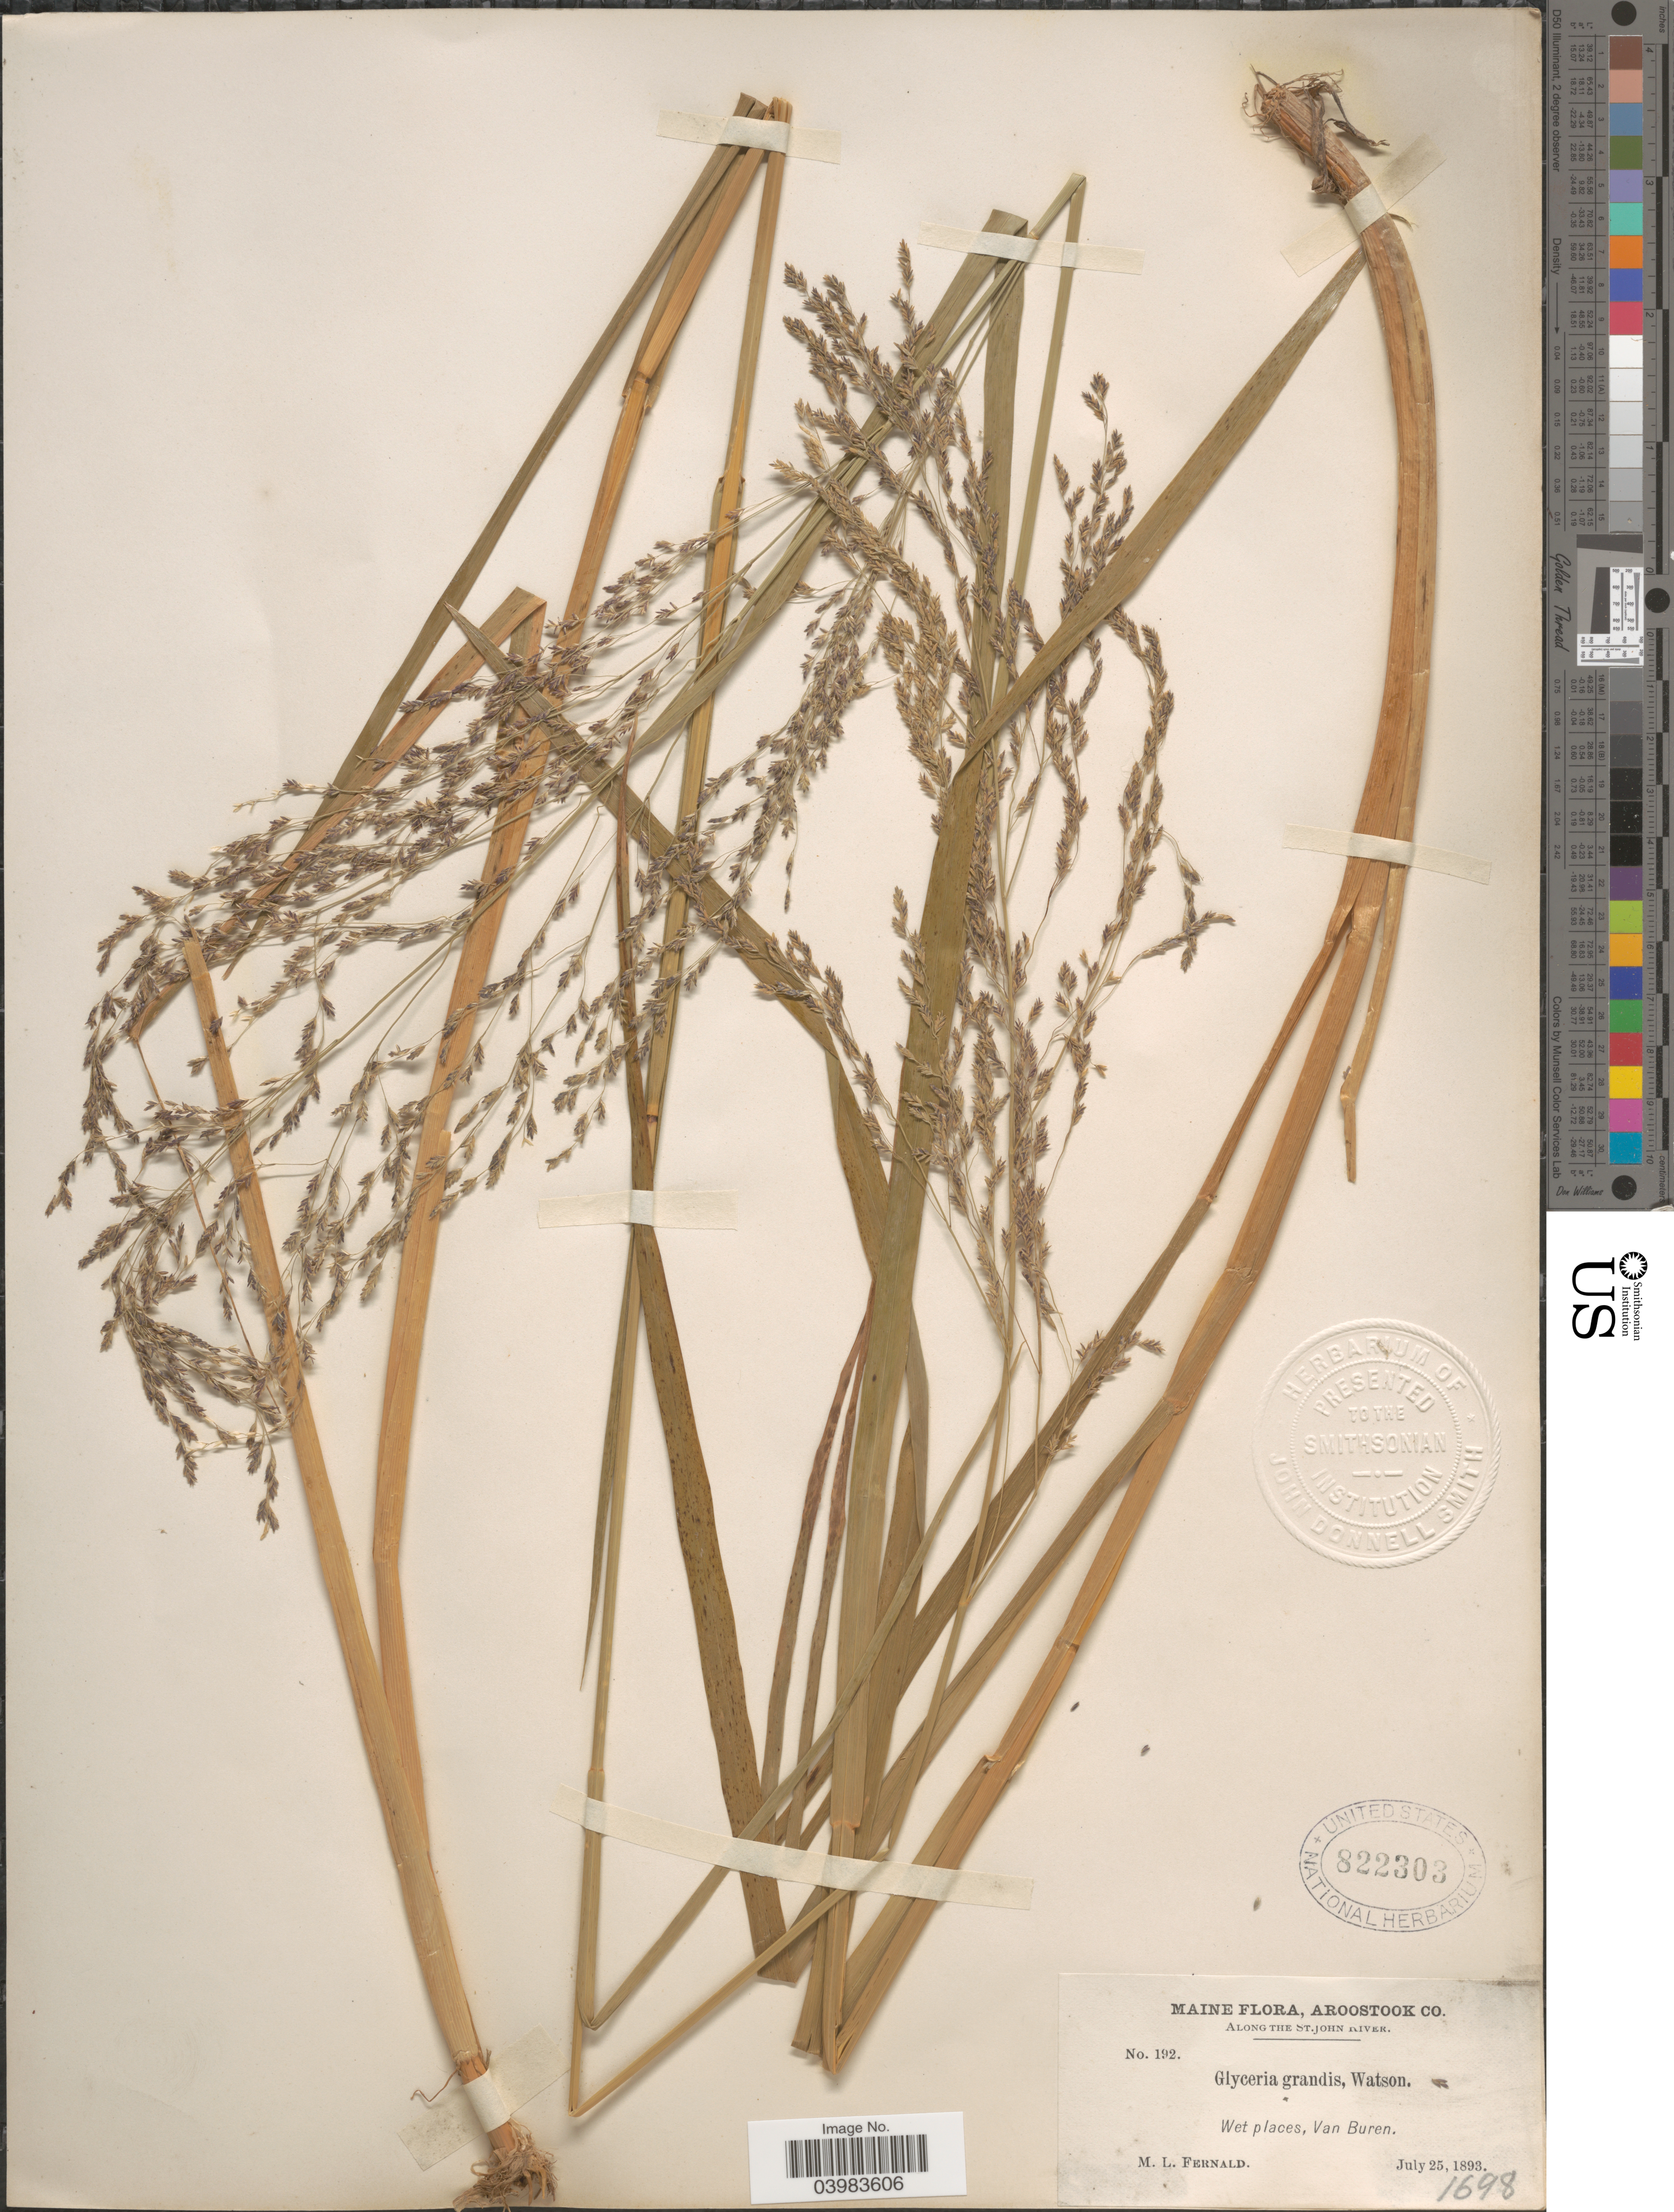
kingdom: Plantae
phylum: Tracheophyta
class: Liliopsida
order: Poales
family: Poaceae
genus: Glyceria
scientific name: Glyceria grandis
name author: S. Watson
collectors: M. L. Fernald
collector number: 192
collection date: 1893-07-25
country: United States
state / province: Maine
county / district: Aroostook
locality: Along the St. John River. Wet places, Van Buren.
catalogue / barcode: US 822303